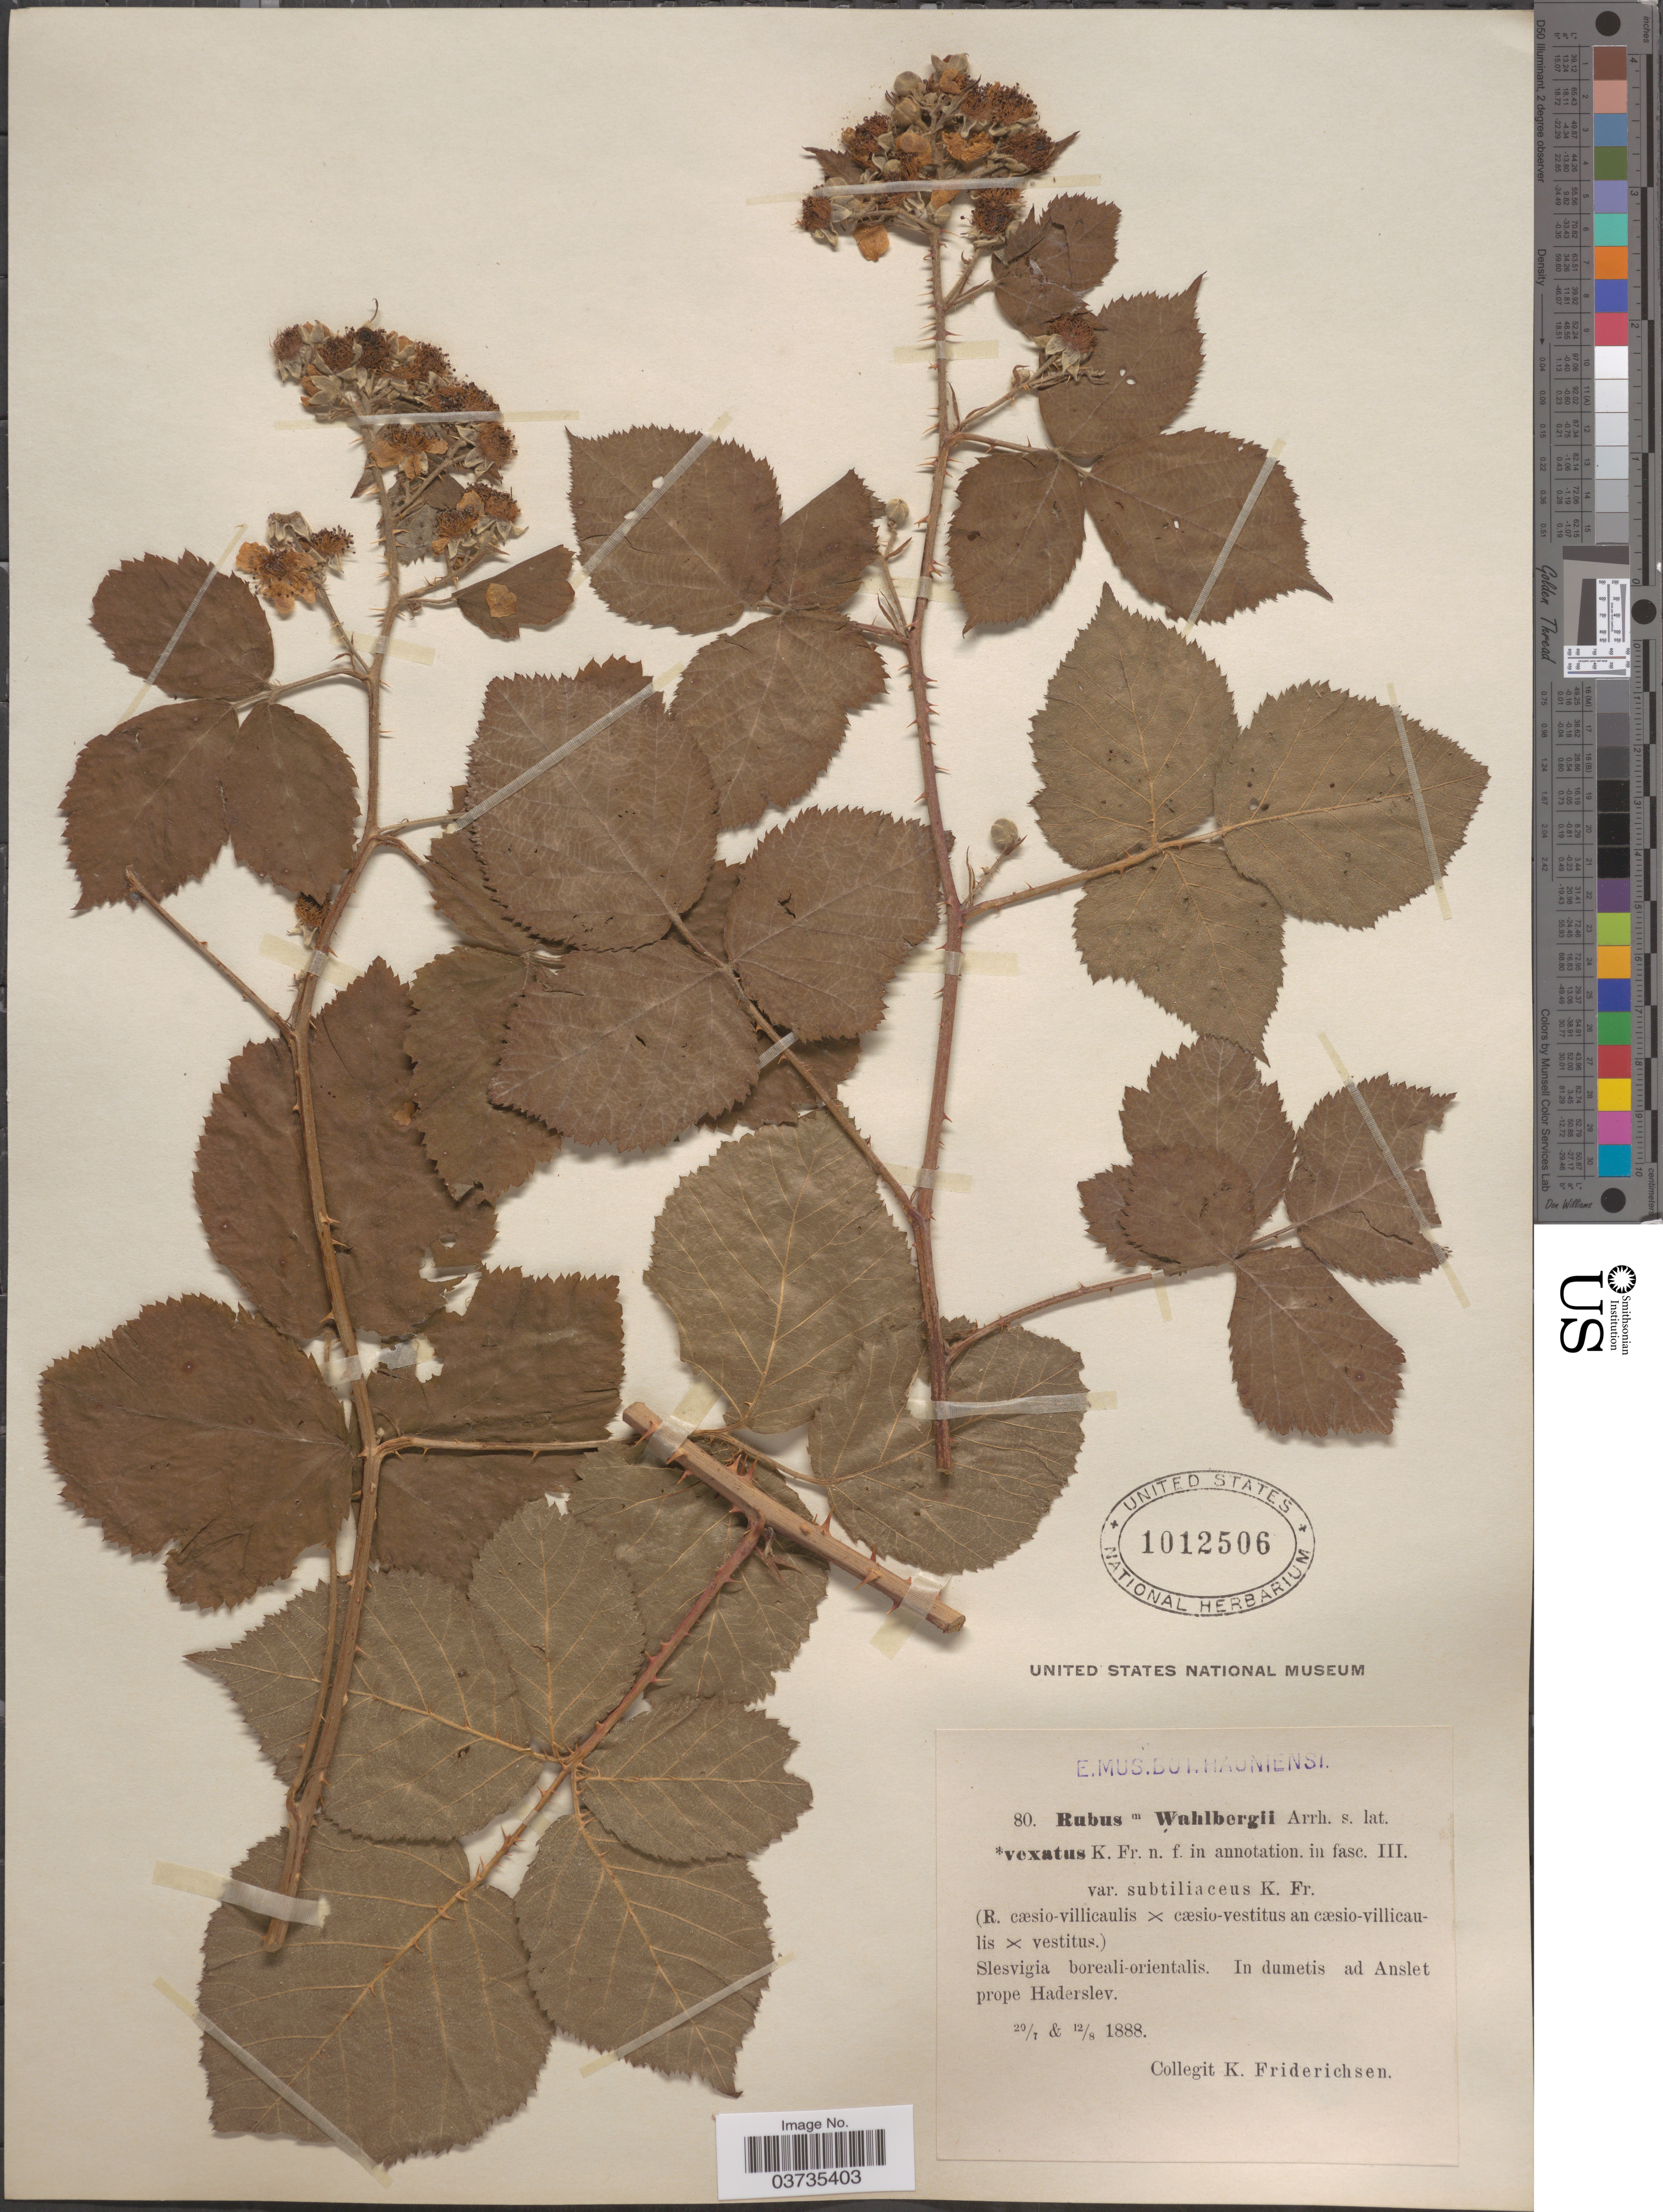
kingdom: Plantae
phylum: Tracheophyta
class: Magnoliopsida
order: Rosales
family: Rosaceae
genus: Rubus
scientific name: Rubus wahlbergii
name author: Arrh.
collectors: K. Friderichsen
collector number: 80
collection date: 1888-07-20/1888-08-12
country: Germany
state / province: Schleswig-Holstein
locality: Slesvigia boreali-orientalis. In dumetis ad Anslet prope Haderslev.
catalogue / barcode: US 1012506